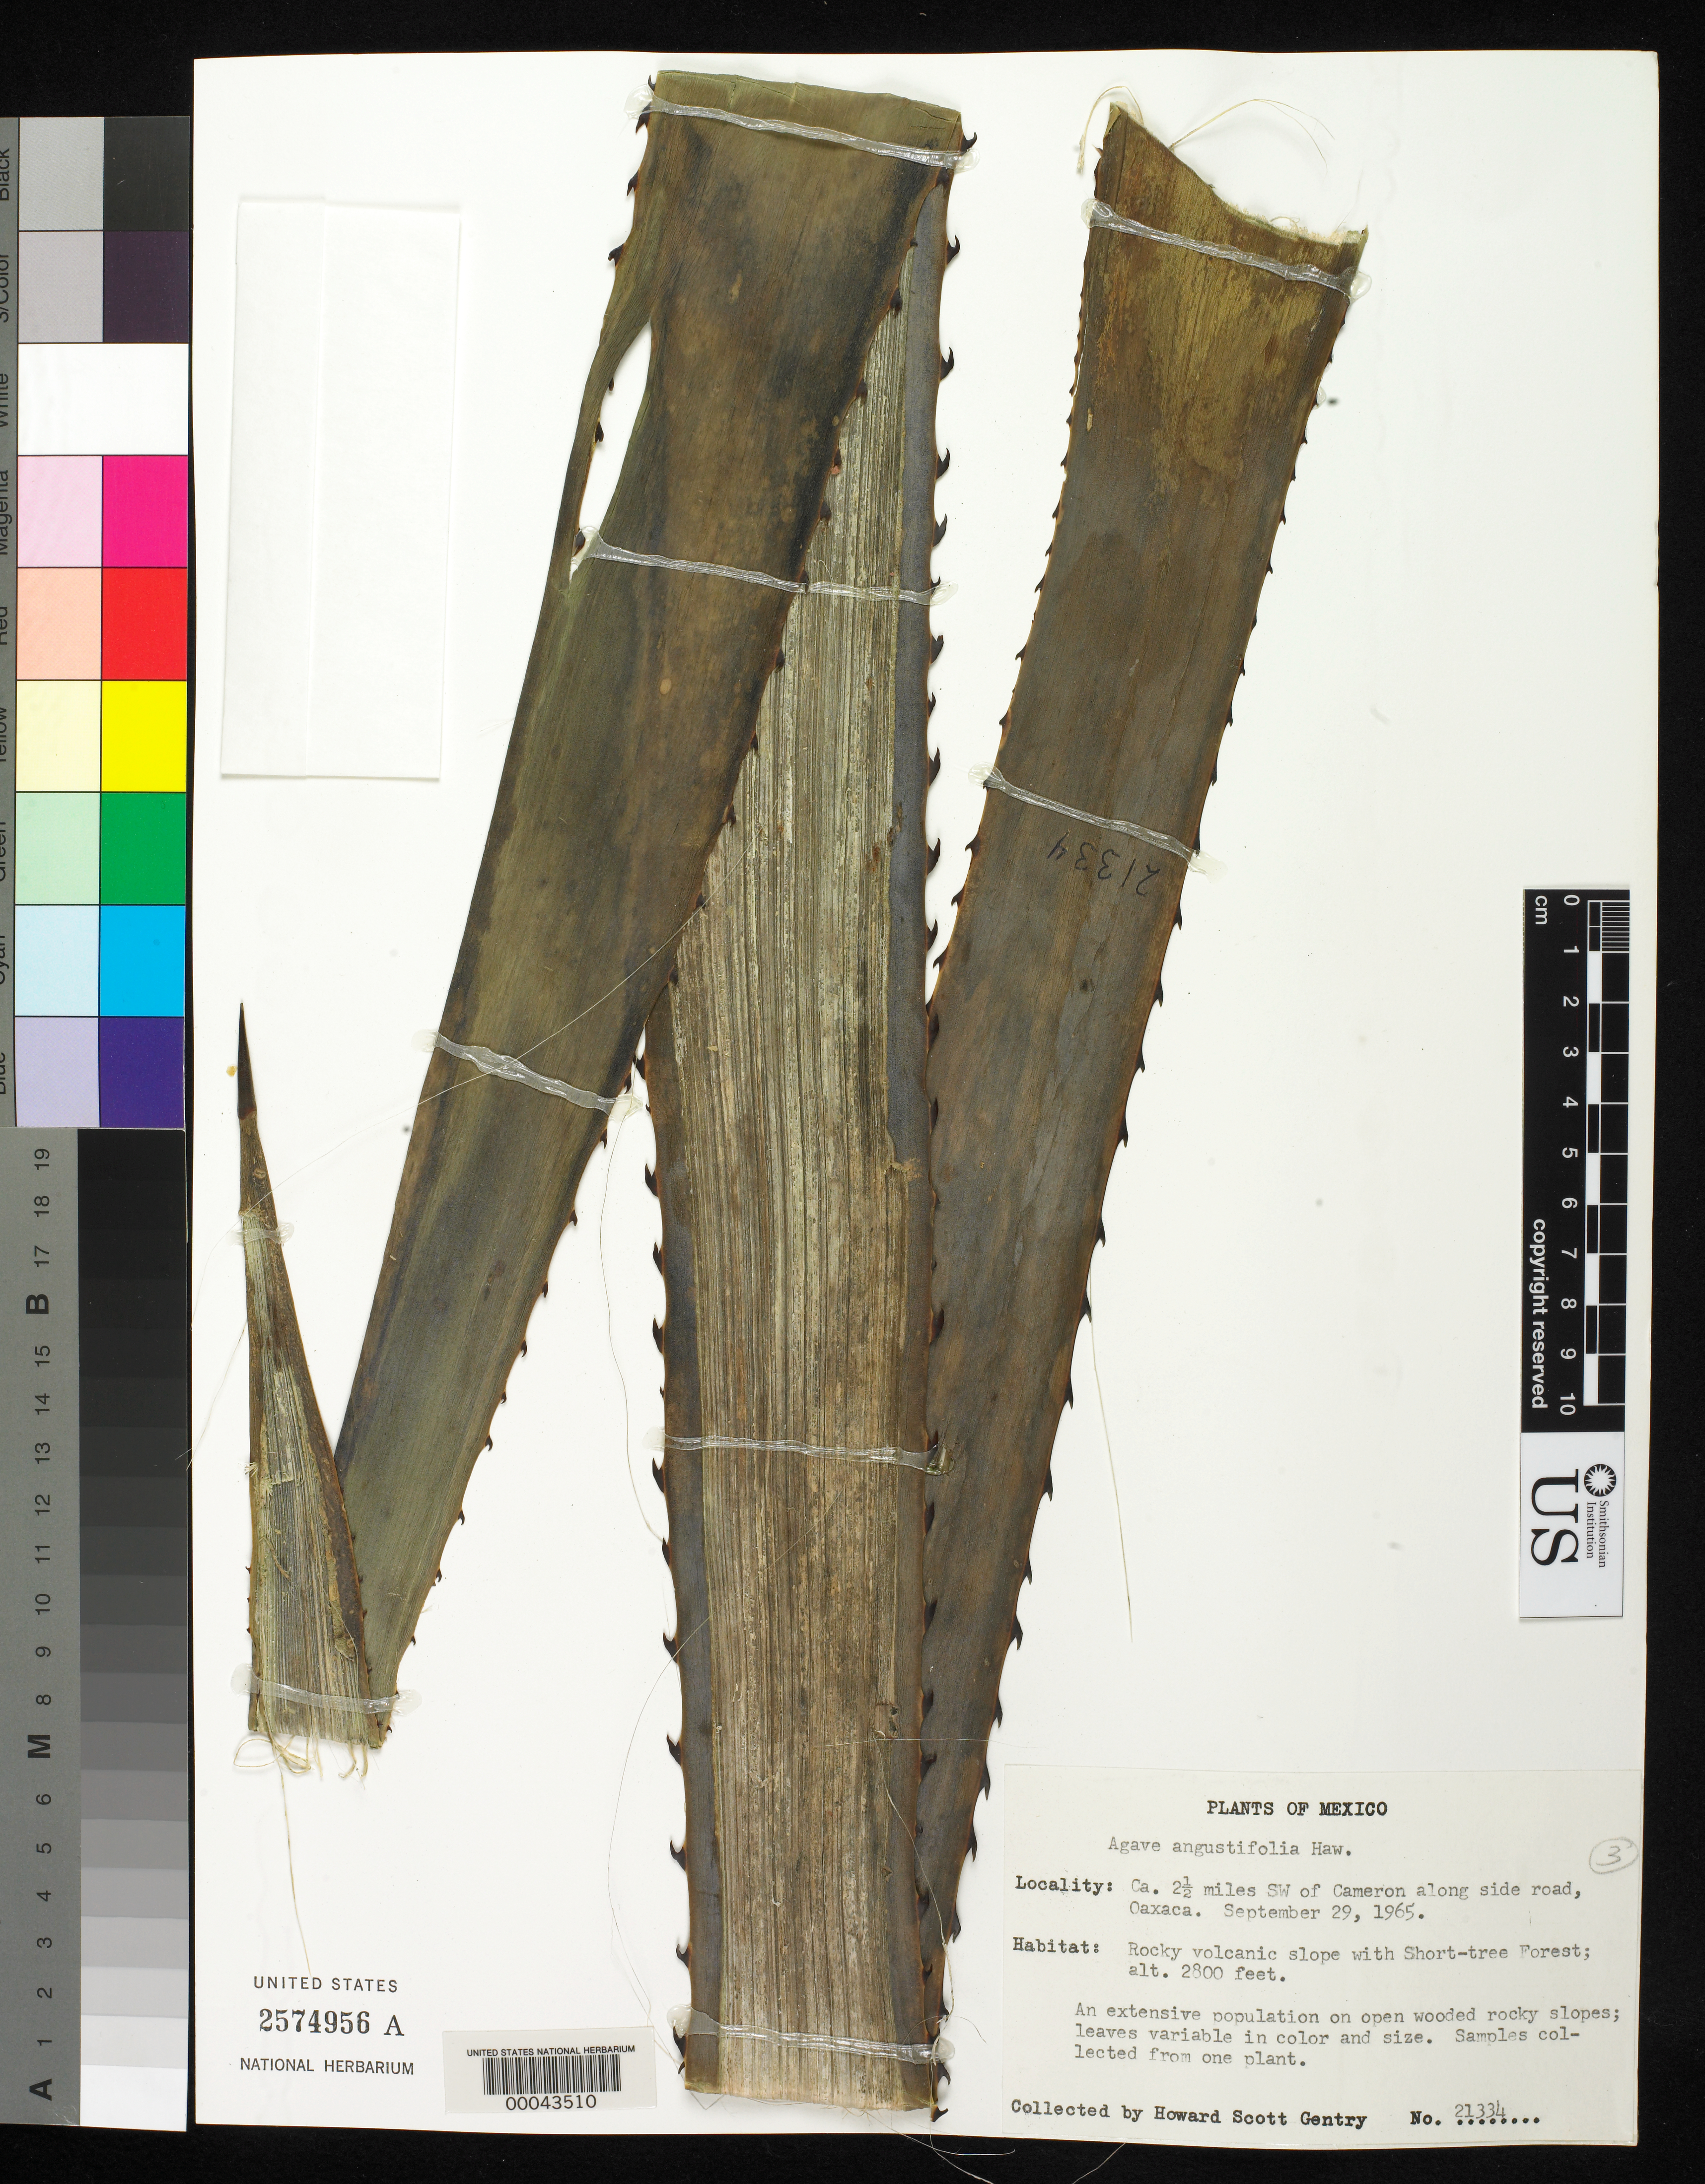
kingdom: Plantae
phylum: Tracheophyta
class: Liliopsida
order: Asparagales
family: Asparagaceae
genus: Agave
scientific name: Agave angustifolia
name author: Haw.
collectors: H. S. Gentry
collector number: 21334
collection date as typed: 29 Sep 1965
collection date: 1965-09-29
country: Mexico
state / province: Oaxaca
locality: Ca 2 1/2 mi SW of cameron along side road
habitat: Rocky volcanic slope with short tree forest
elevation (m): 853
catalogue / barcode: US 2574956A